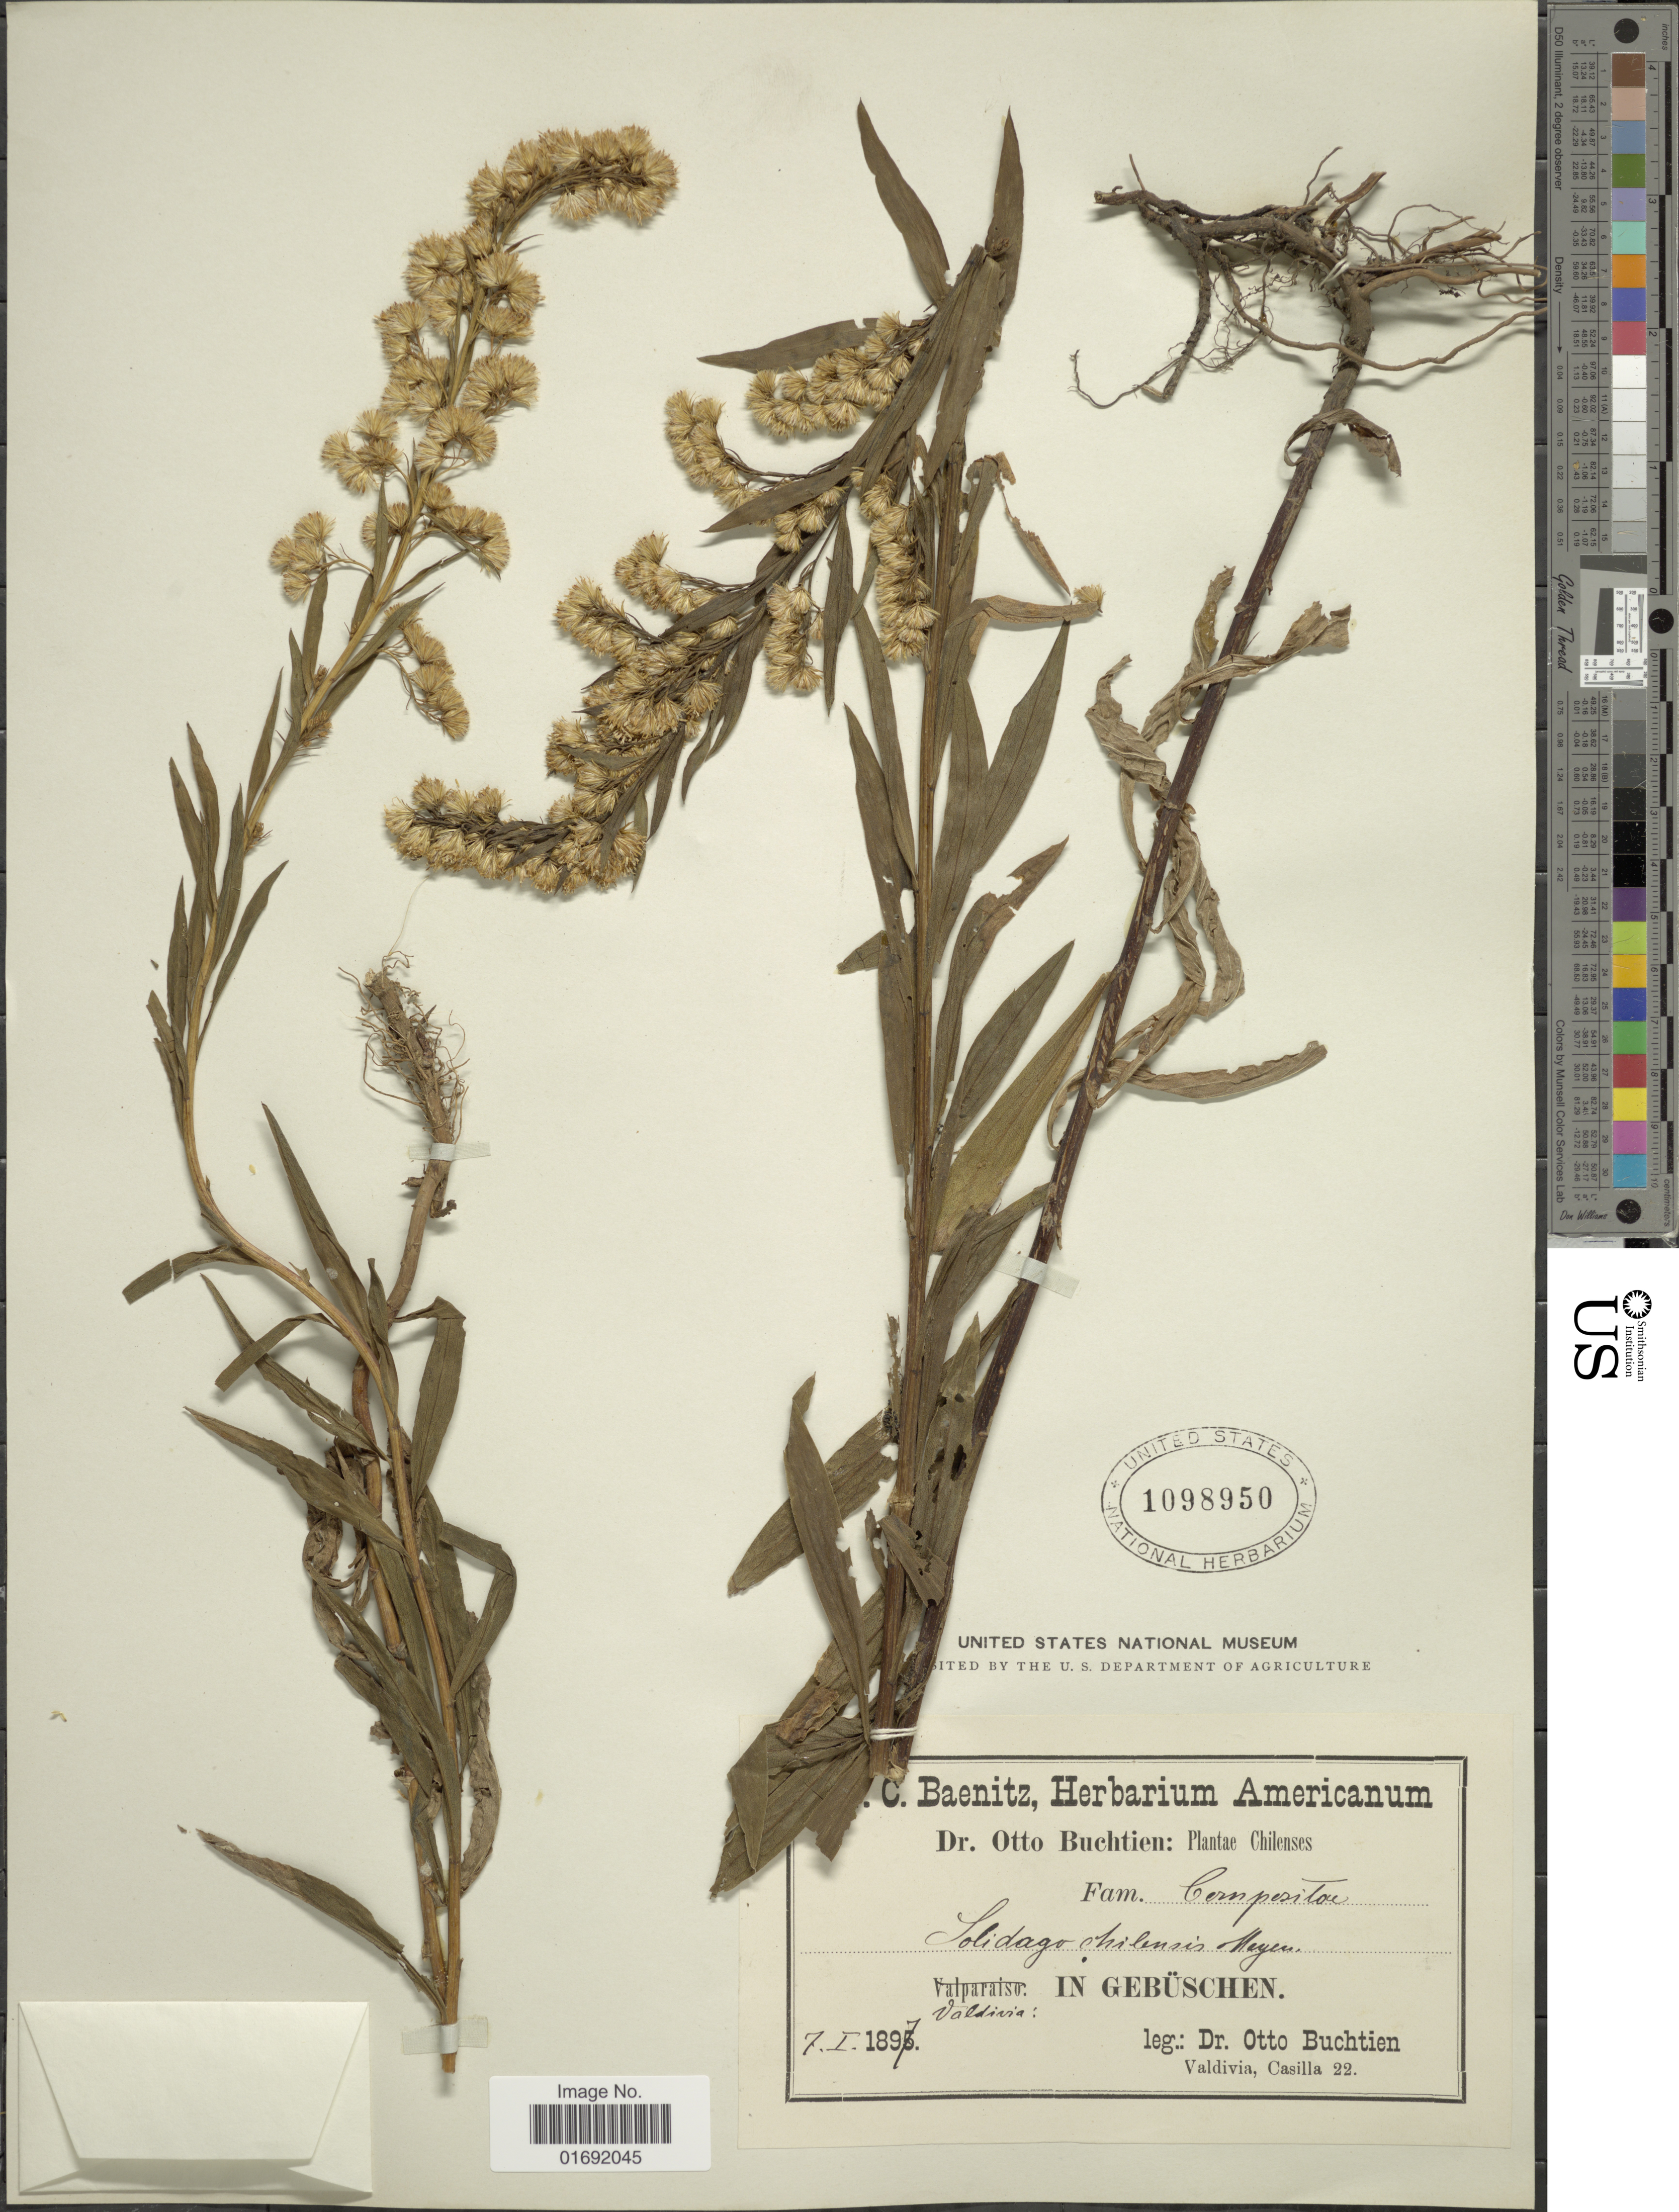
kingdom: Plantae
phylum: Tracheophyta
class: Magnoliopsida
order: Asterales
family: Asteraceae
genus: Solidago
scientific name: Solidago chilensis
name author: Meyen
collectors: O. Buchtien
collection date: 1897-01-07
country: Chile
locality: Valdivia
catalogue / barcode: US 1098950